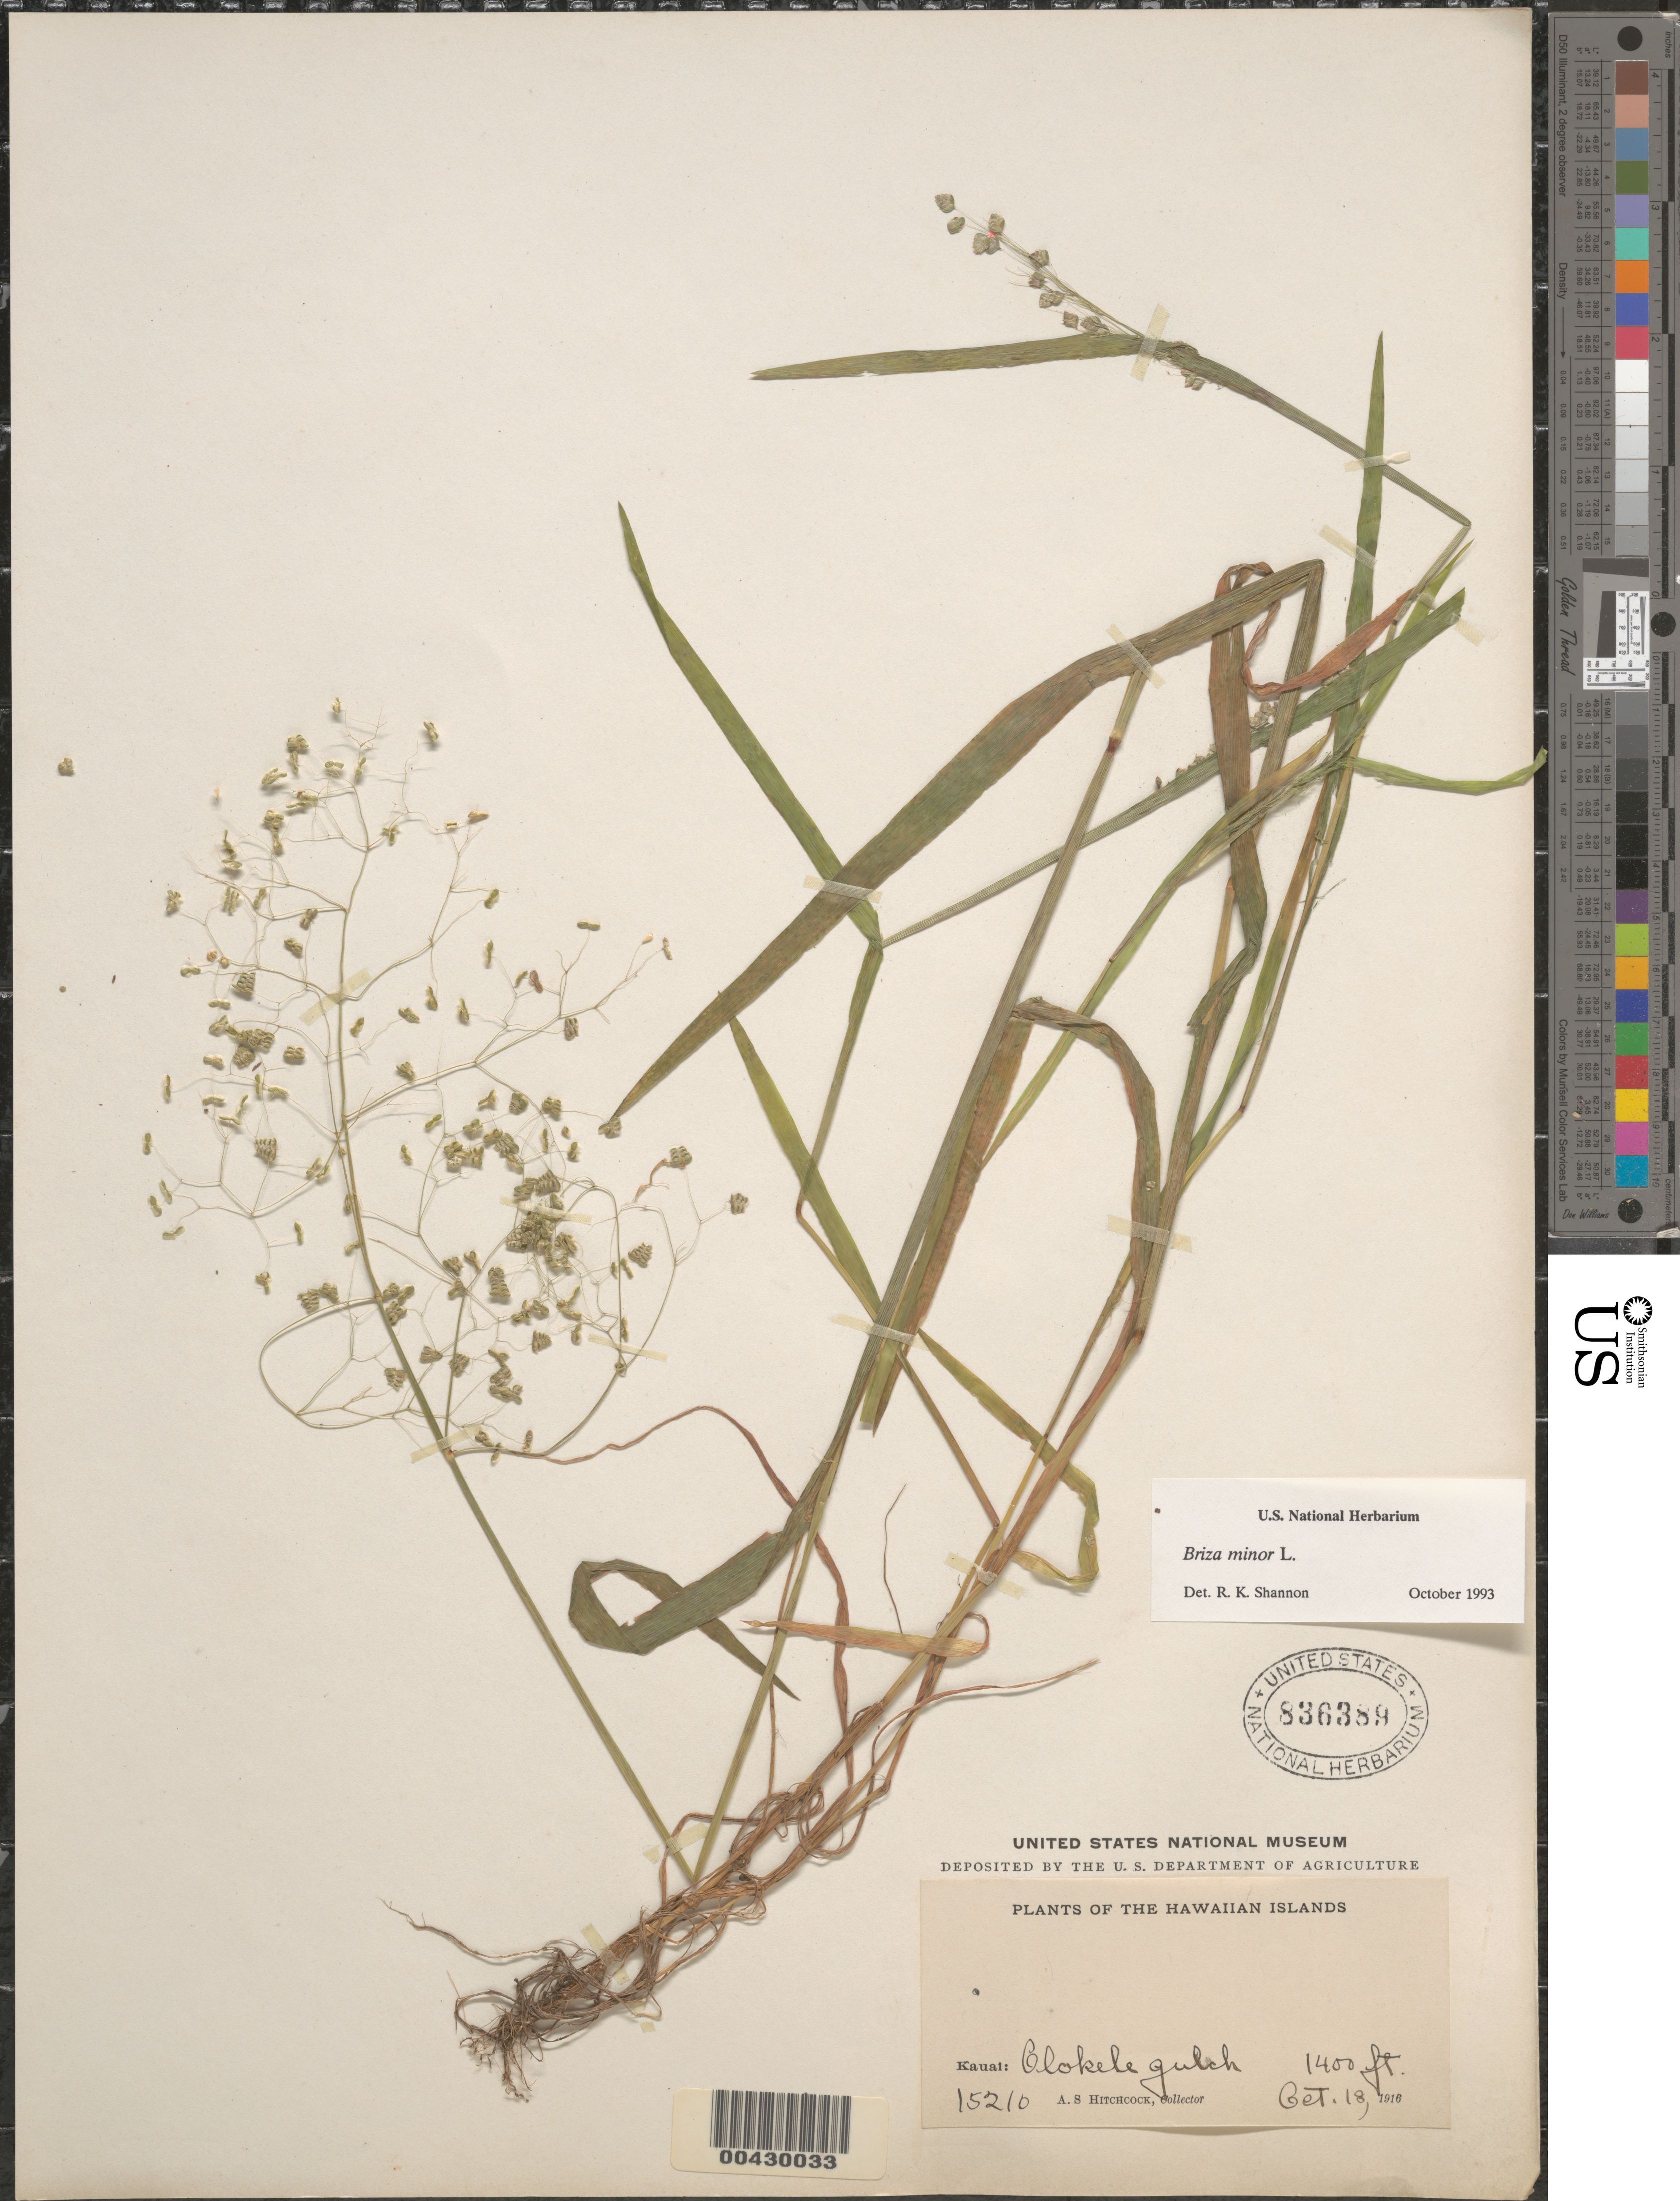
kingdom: Plantae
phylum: Tracheophyta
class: Liliopsida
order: Poales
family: Poaceae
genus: Briza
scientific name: Briza minor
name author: L.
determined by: Shannon, R. K., (UNITED STATES)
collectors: A. S. Hitchcock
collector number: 15210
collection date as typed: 18 Oct 1916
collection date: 1916-10-18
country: United States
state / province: Hawaii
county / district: Kauai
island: Kaua'i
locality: Olokele Gulch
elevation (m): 427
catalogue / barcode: US 836389